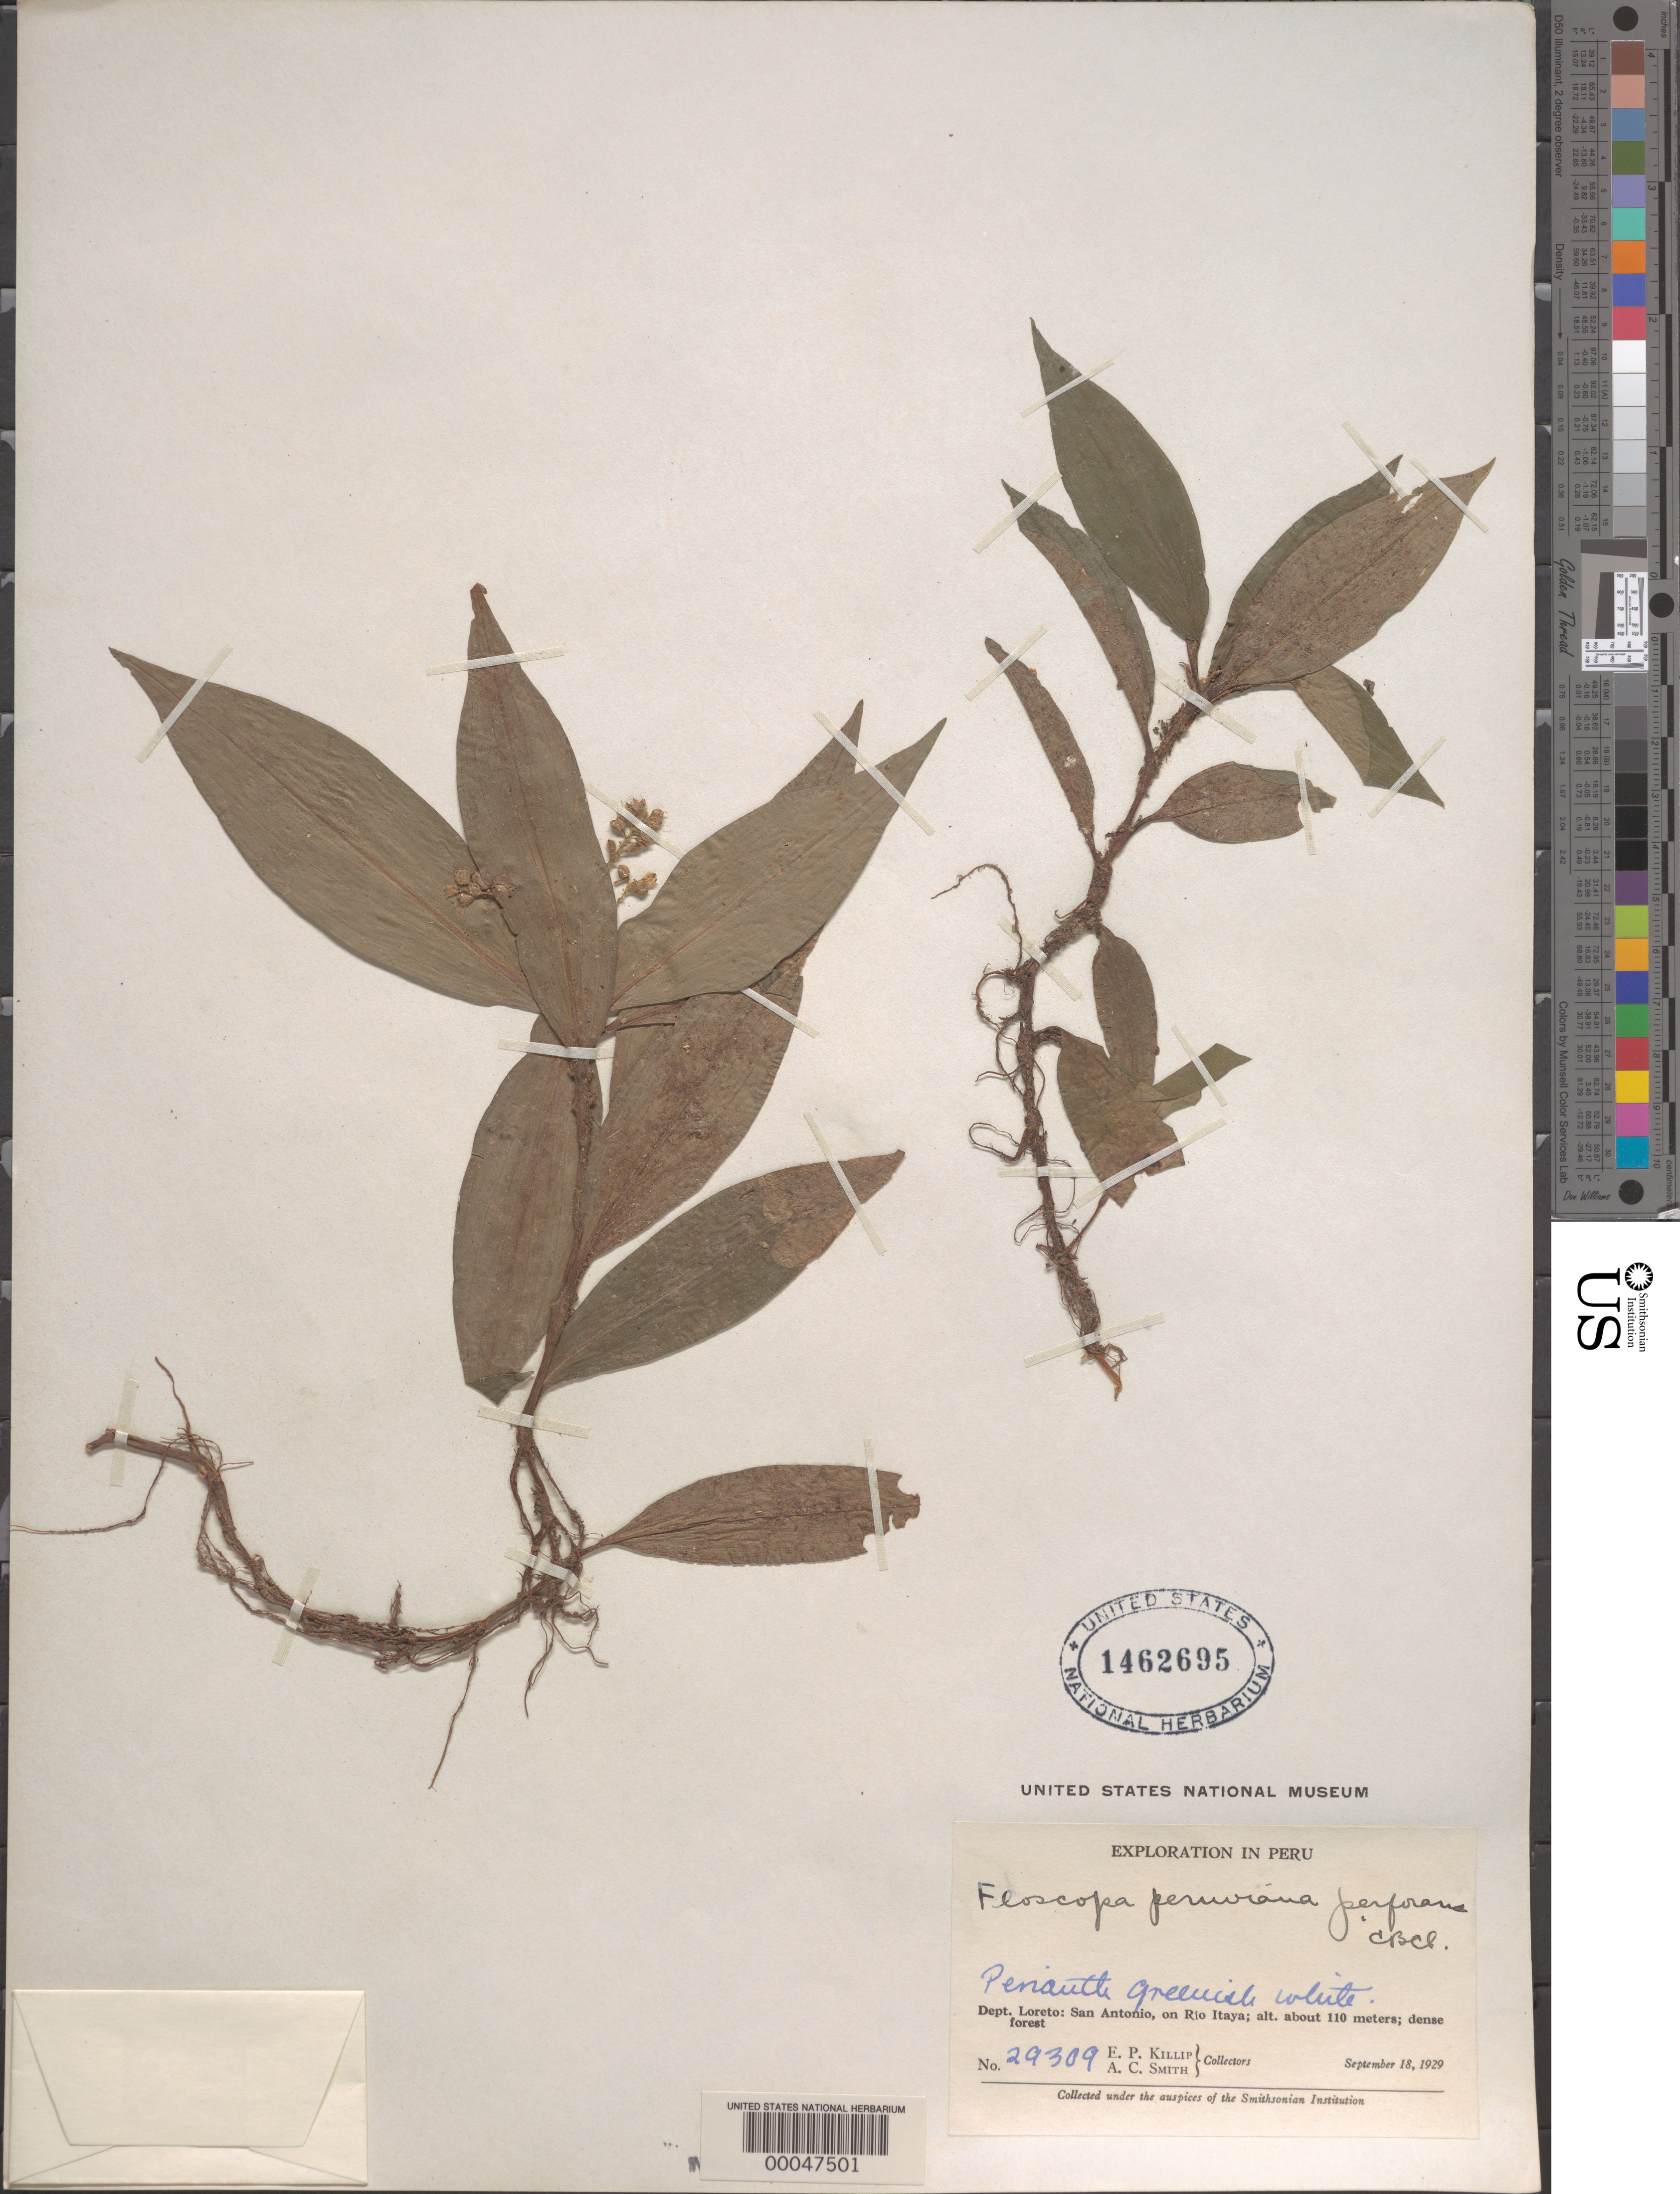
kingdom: Plantae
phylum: Tracheophyta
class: Liliopsida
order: Commelinales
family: Commelinaceae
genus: Floscopa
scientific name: Floscopa peruviana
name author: Hassk. ex C.B. Clarke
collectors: E. P. Killip & A. C. Smith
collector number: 29309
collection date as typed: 18 Sep 1929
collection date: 1929-09-18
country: Peru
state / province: Loreto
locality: San antonio, on rio itaya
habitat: Dense forest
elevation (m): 110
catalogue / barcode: US 1462695